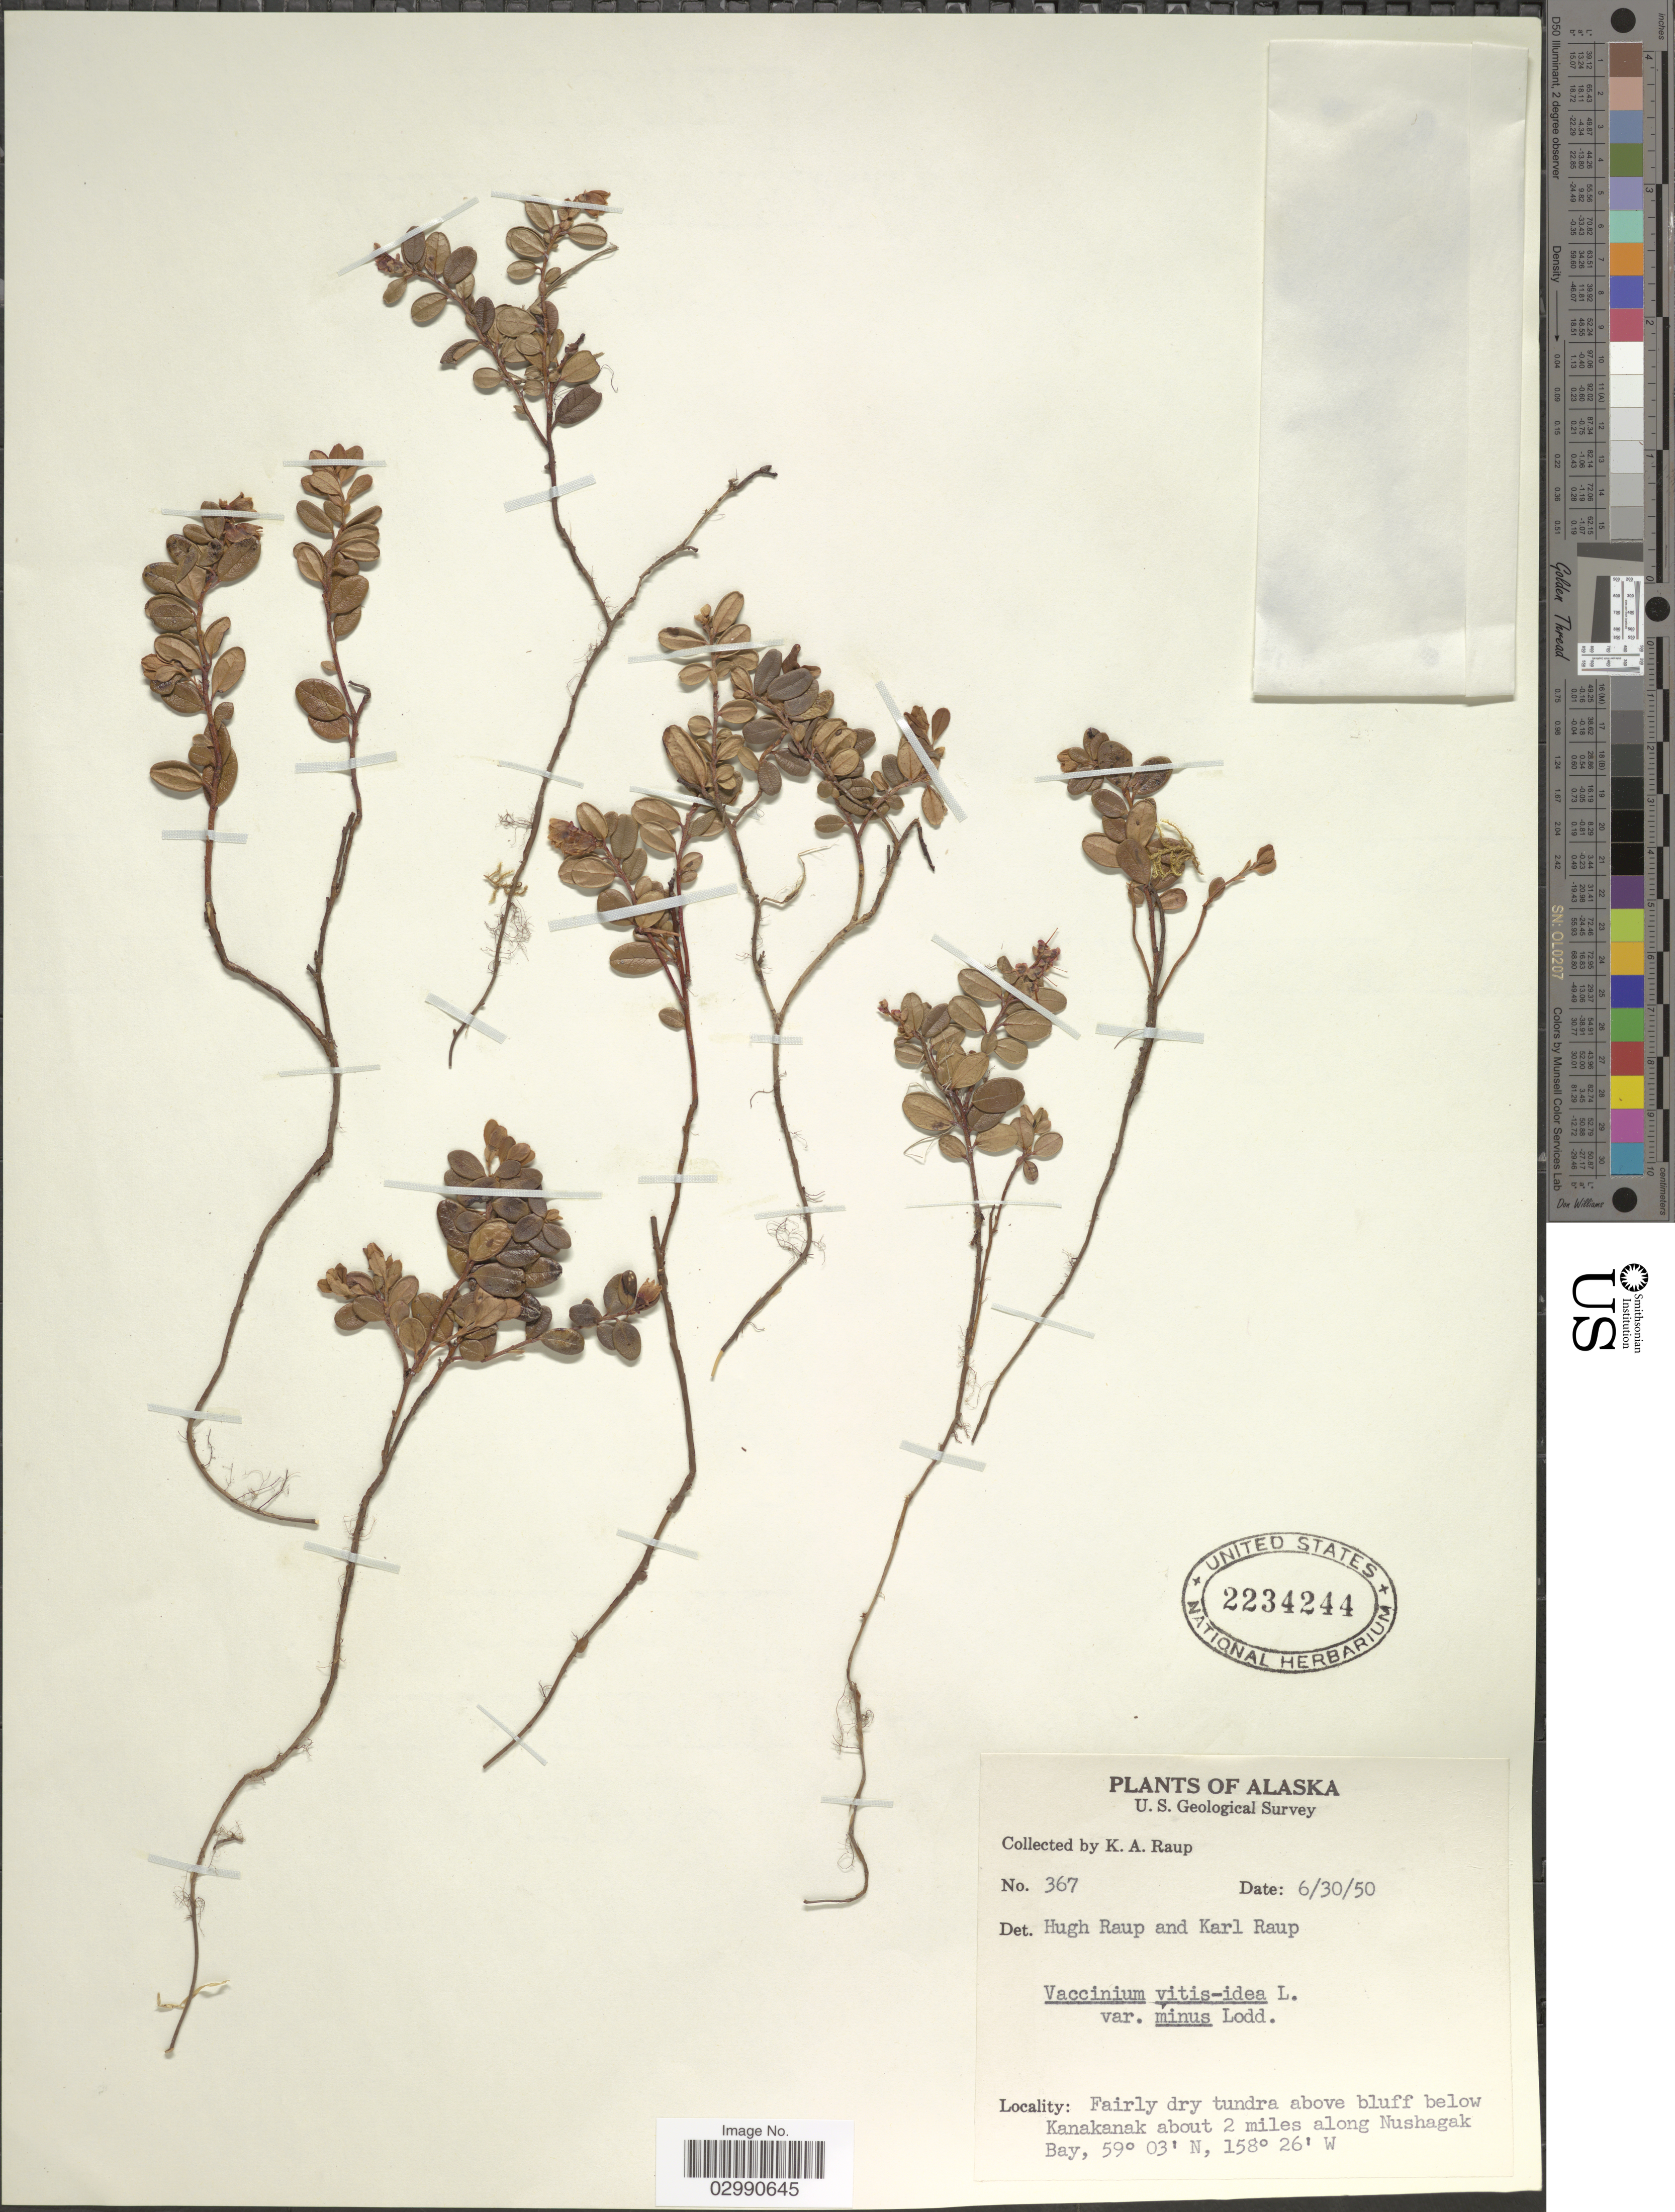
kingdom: Plantae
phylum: Tracheophyta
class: Magnoliopsida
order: Ericales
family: Ericaceae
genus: Vaccinium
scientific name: Vaccinium vitis-idaea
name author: L.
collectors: K. Raup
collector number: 367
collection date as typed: Transcribed d/m/y: 30/6/50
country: United States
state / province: Alaska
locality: Fairly dry tundra aboive bluff below Kanakanak about 2 miles along Nushagak Bay.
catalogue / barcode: US 2234244